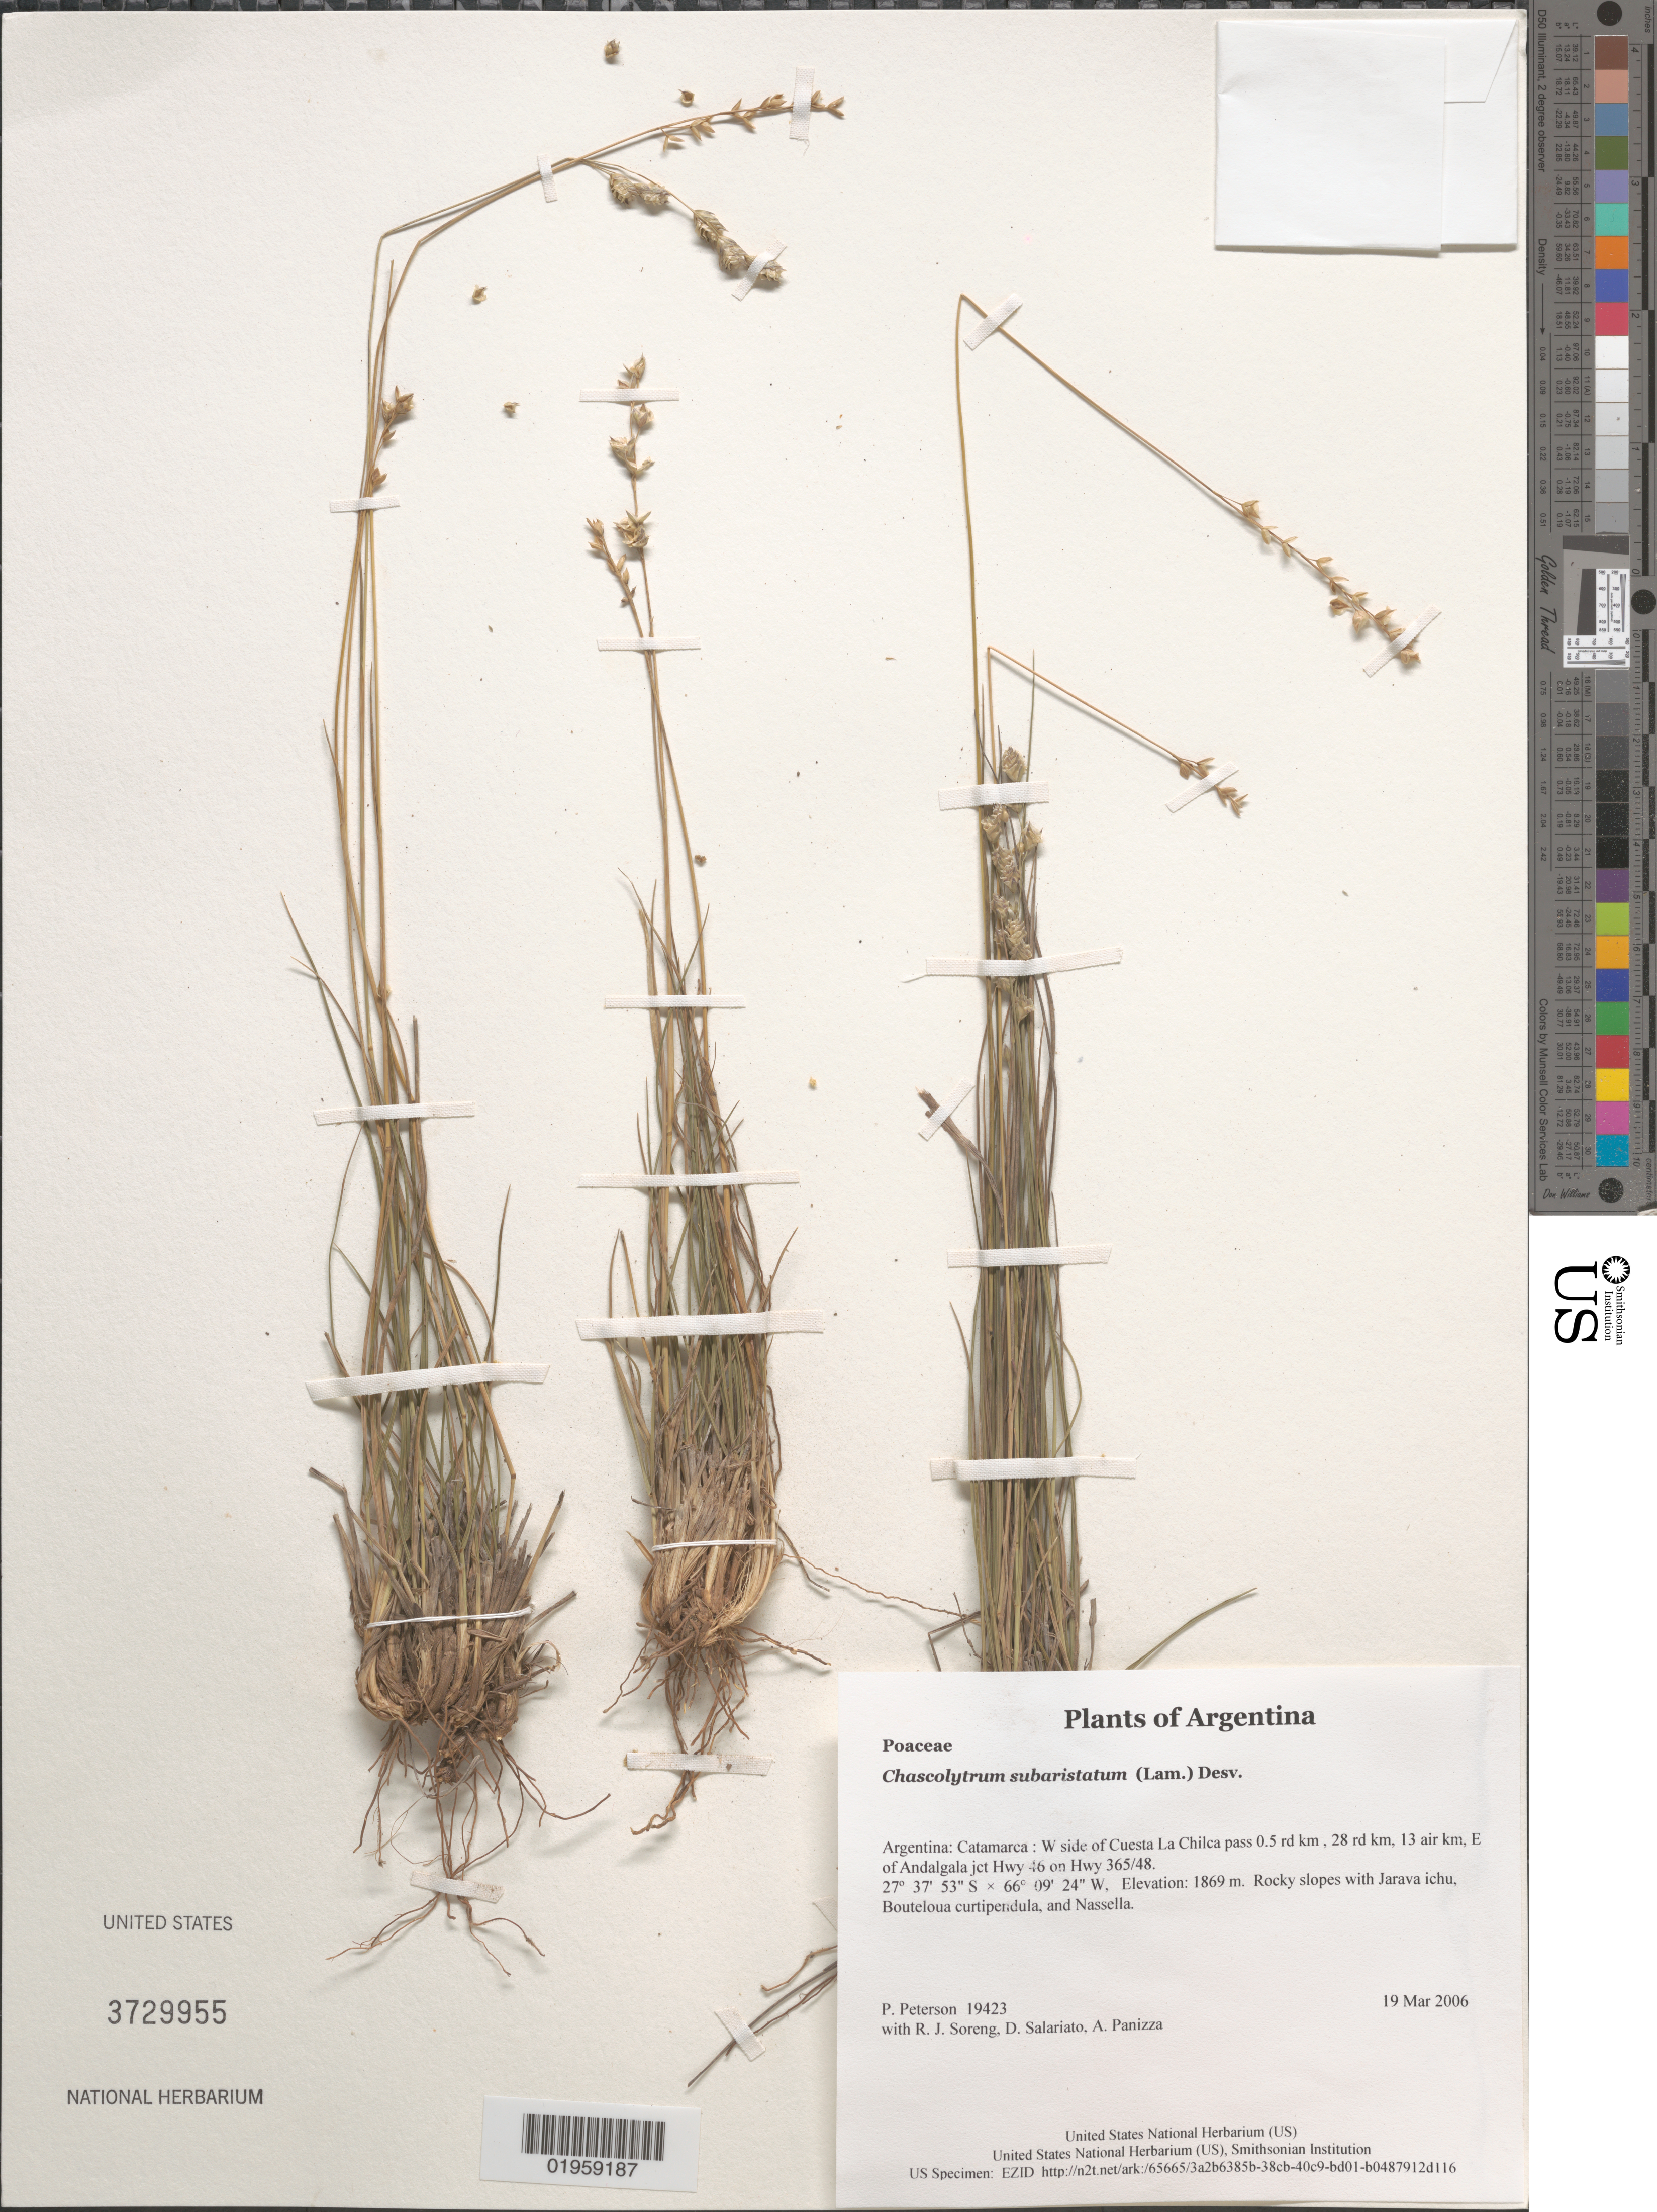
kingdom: Plantae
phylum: Tracheophyta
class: Liliopsida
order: Poales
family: Poaceae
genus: Chascolytrum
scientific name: Chascolytrum subaristatum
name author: (Lam.) Desv.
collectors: P. M. Peterson, R. J. Soreng, D. Salariato & A. Panizza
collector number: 19423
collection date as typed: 19 Mar 2006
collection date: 2006-03-19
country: Argentina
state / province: Catamarca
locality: W side of Cuesta La Chilca pass 0.5 rd km , 28 rd km, 13 air km, E of Andalgala jct Hwy 46 on Hwy 365/48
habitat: Rocky slopes with Jarava ichu, Bouteloua curtipendula, and Nassella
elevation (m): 1869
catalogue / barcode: US 3729955